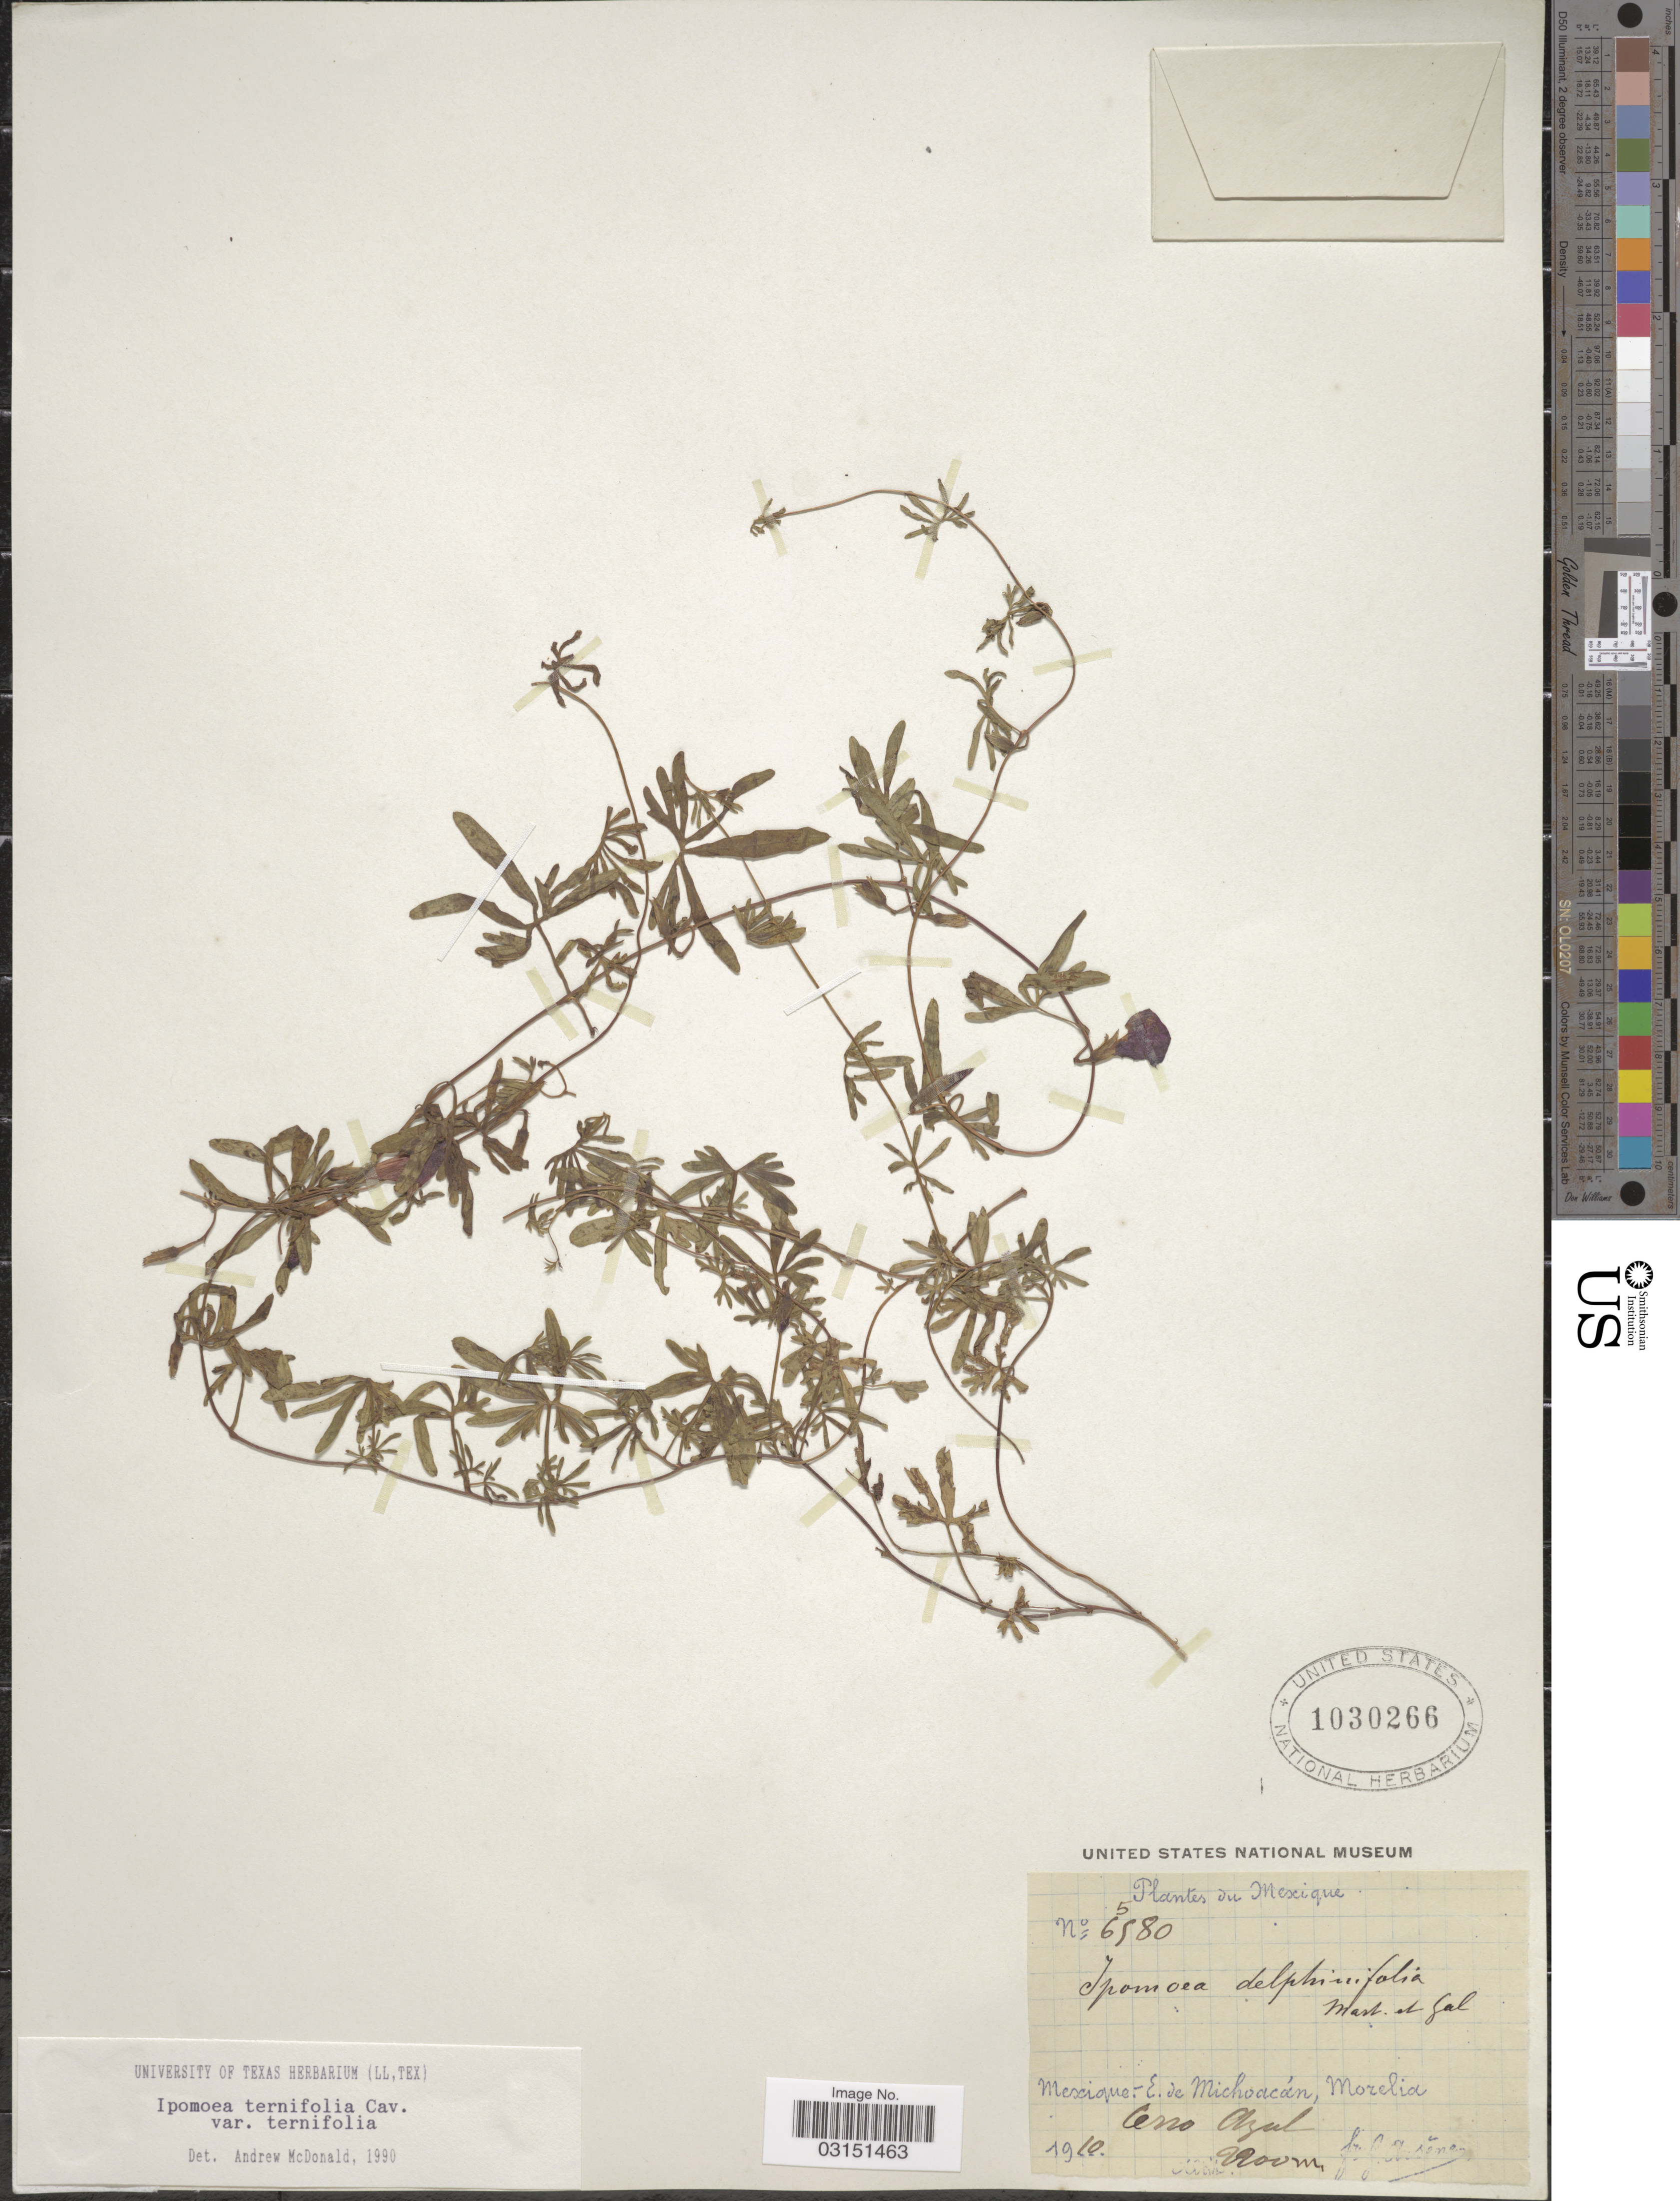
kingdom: Plantae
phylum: Tracheophyta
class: Magnoliopsida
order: Solanales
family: Convolvulaceae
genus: Ipomoea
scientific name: Ipomoea ternifolia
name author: Cav.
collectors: F. Arsène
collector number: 6580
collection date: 1910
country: Mexico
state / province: Michoacán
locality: E. de Michoacán, Morelia. Cerro Azul.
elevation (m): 2200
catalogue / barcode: US 1030266